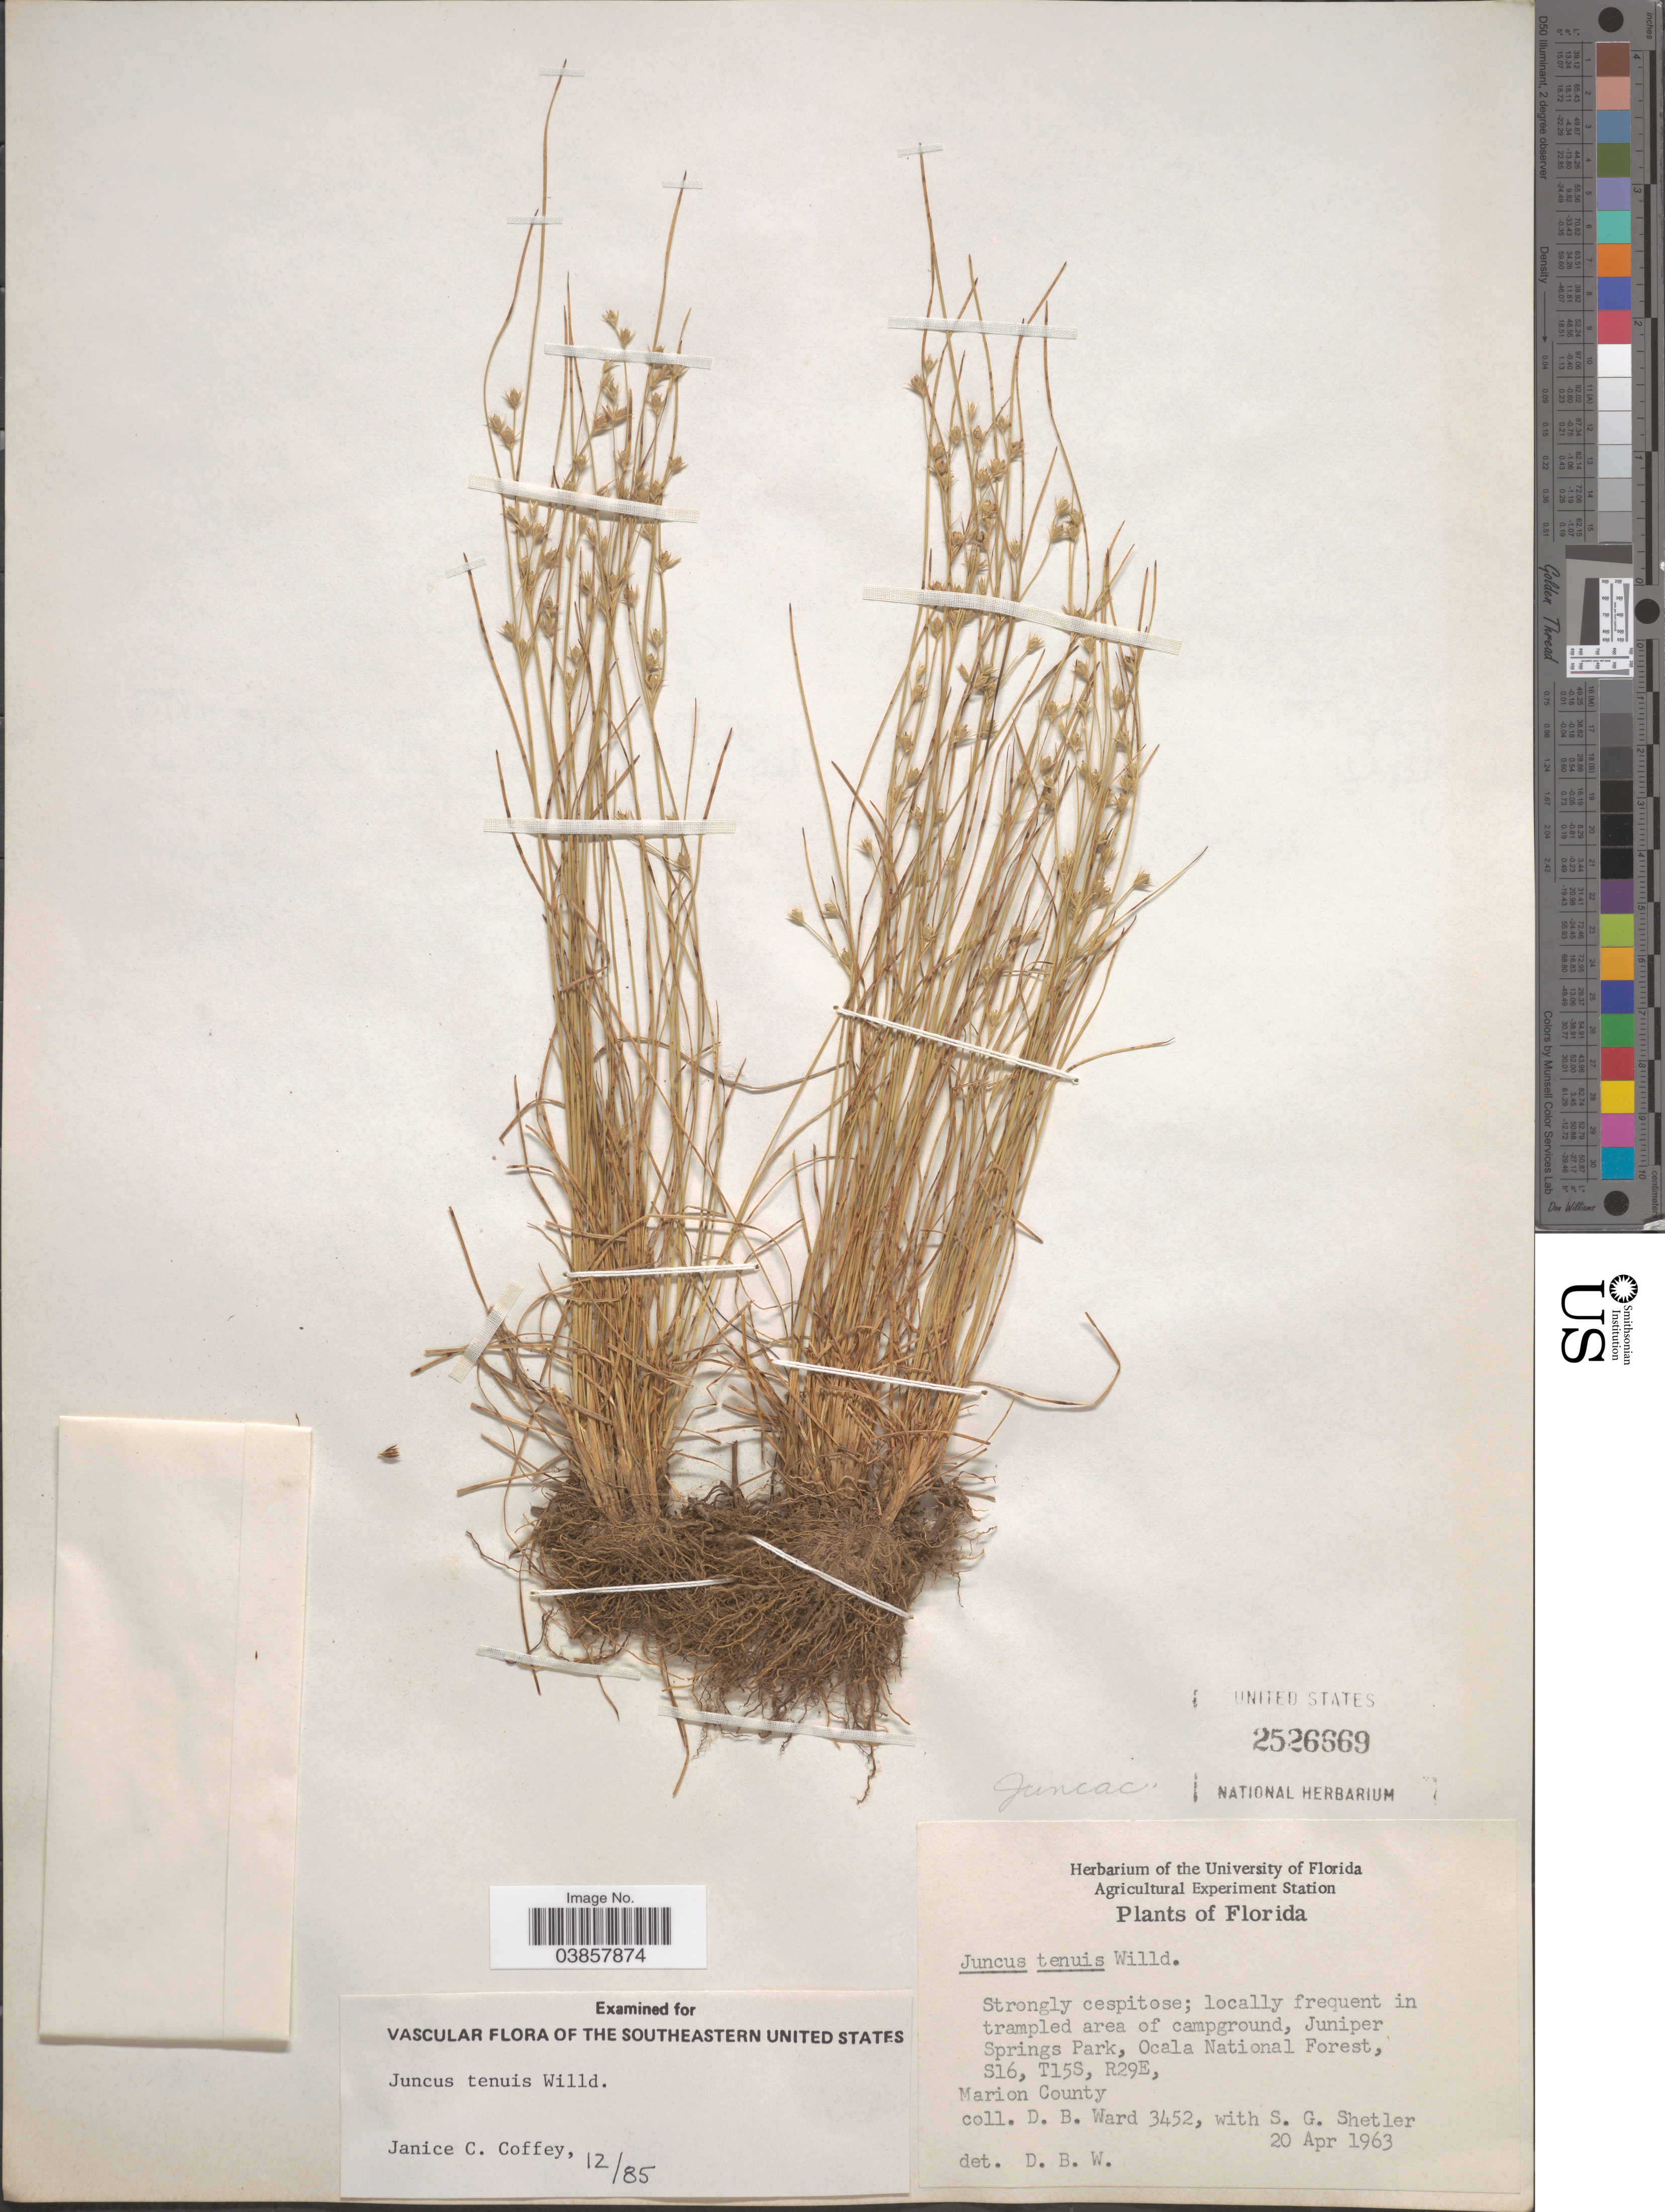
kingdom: Plantae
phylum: Tracheophyta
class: Liliopsida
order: Poales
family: Juncaceae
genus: Juncus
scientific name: Juncus tenuis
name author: Willd.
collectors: D. B. Ward & S. Shetler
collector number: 3452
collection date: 1963-04-20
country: United States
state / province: Florida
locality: In trampled area of campground, Juniper Springs park, Ocala National Forest, S16, T15S, R29E, Marion County.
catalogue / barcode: US 2526669